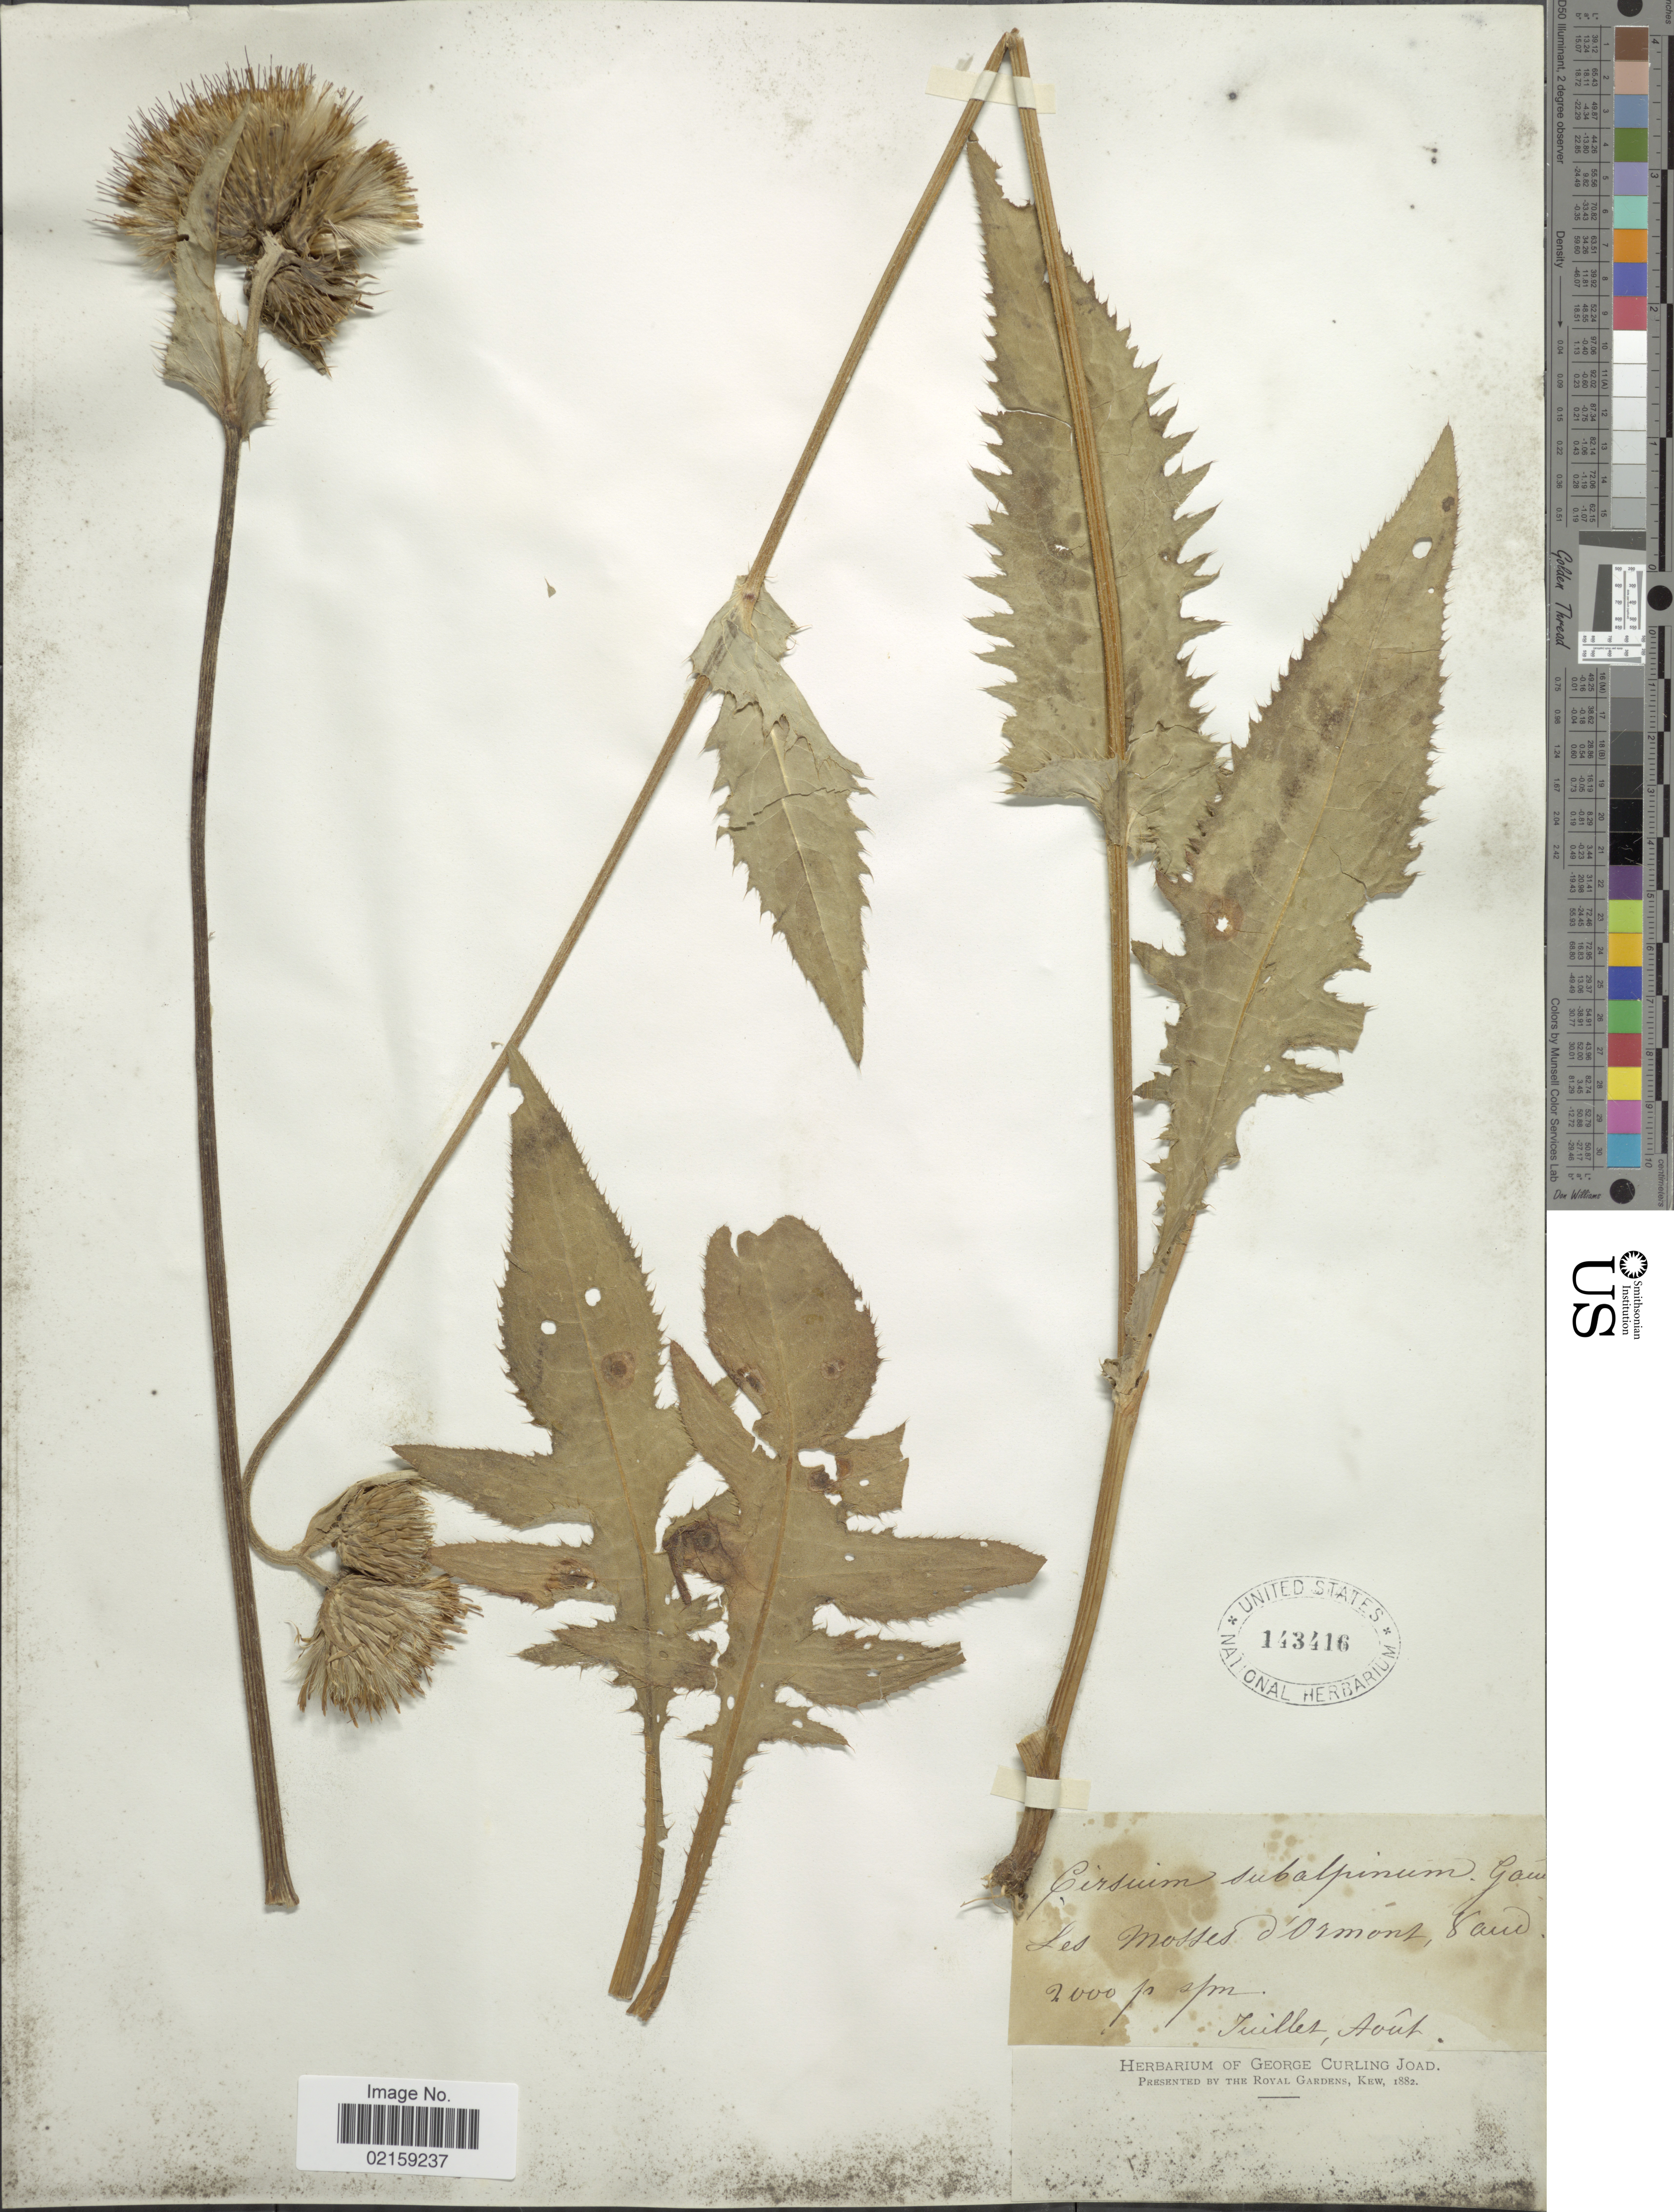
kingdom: Plantae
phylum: Tracheophyta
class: Magnoliopsida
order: Asterales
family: Asteraceae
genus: Cirsium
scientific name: Cirsium subalpinum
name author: Gaudin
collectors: ex herb. George Curling Joad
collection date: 1882-07/1882-08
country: Switzerland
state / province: Vaud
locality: Les Mosses d'Ormont, Vaud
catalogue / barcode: US 143416